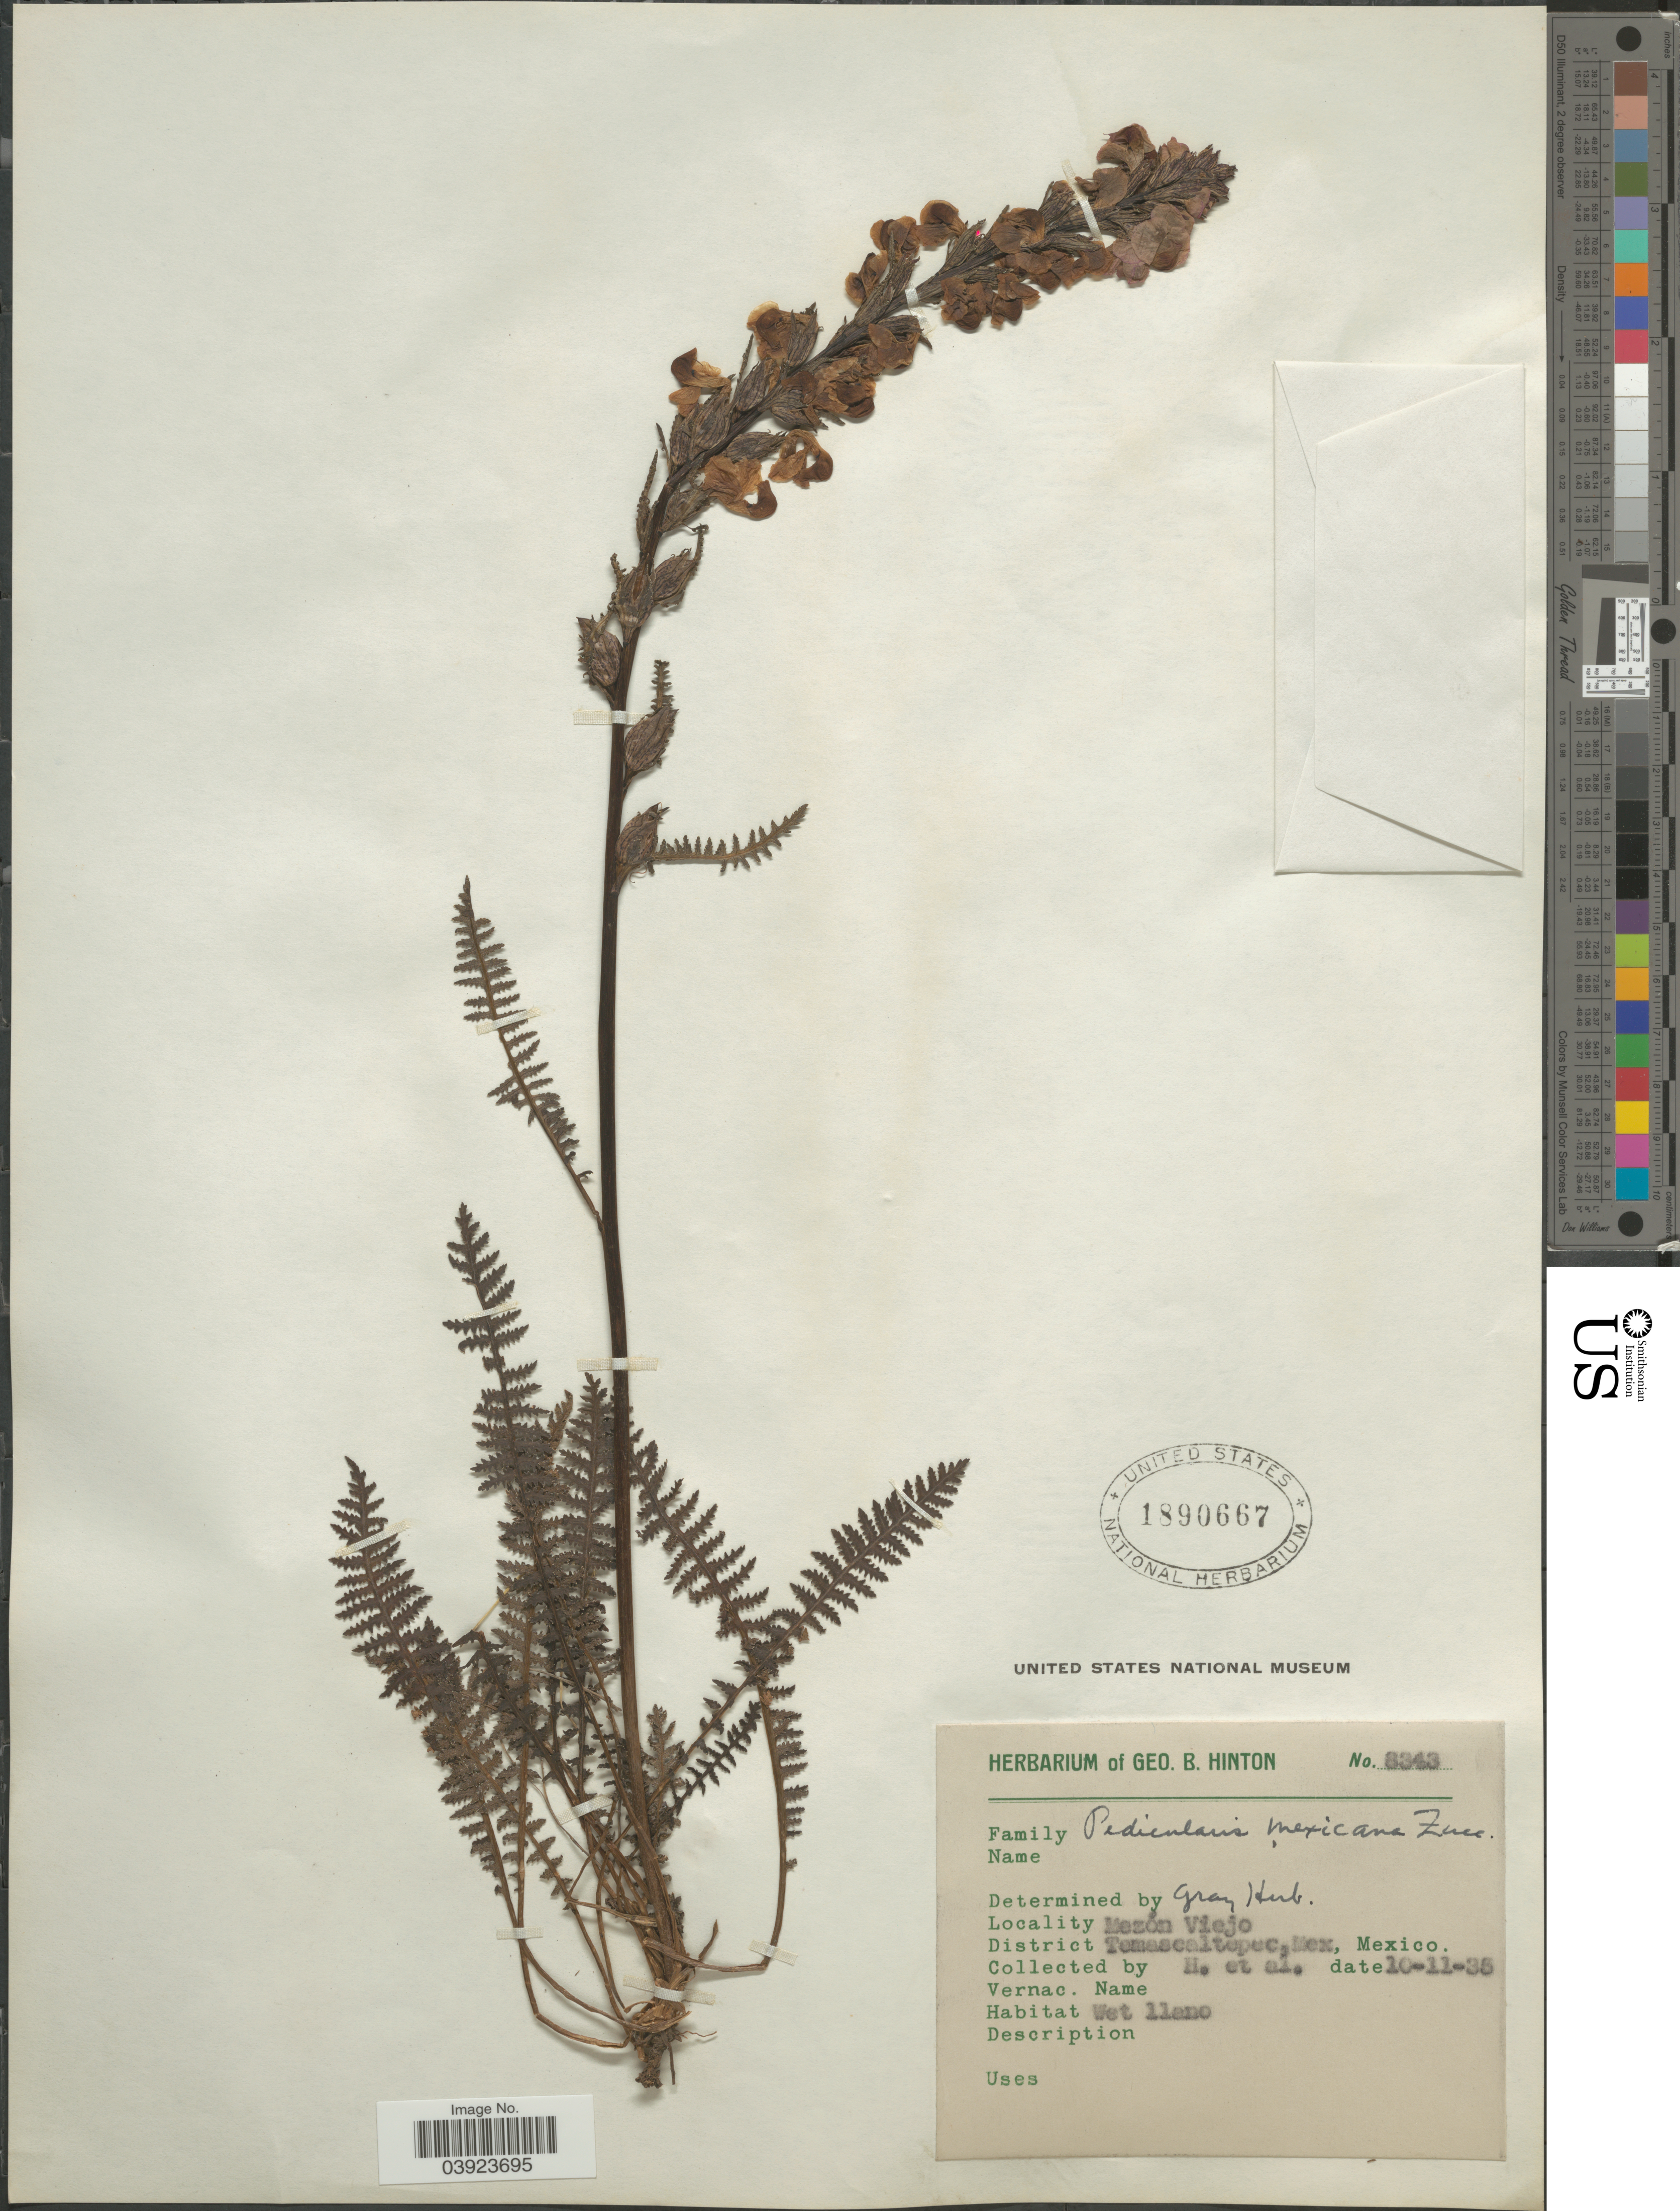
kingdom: Plantae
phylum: Tracheophyta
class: Magnoliopsida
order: Lamiales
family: Orobanchaceae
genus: Pedicularis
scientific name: Pedicularis mexicana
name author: Zucc. ex Bunge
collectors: G. B. Hinton & et al.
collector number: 8343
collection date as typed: Transcribed d/m/y: 10/11/35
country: Mexico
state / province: México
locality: Mezon Viejo. District Temascaltepec.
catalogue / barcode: US 1890667